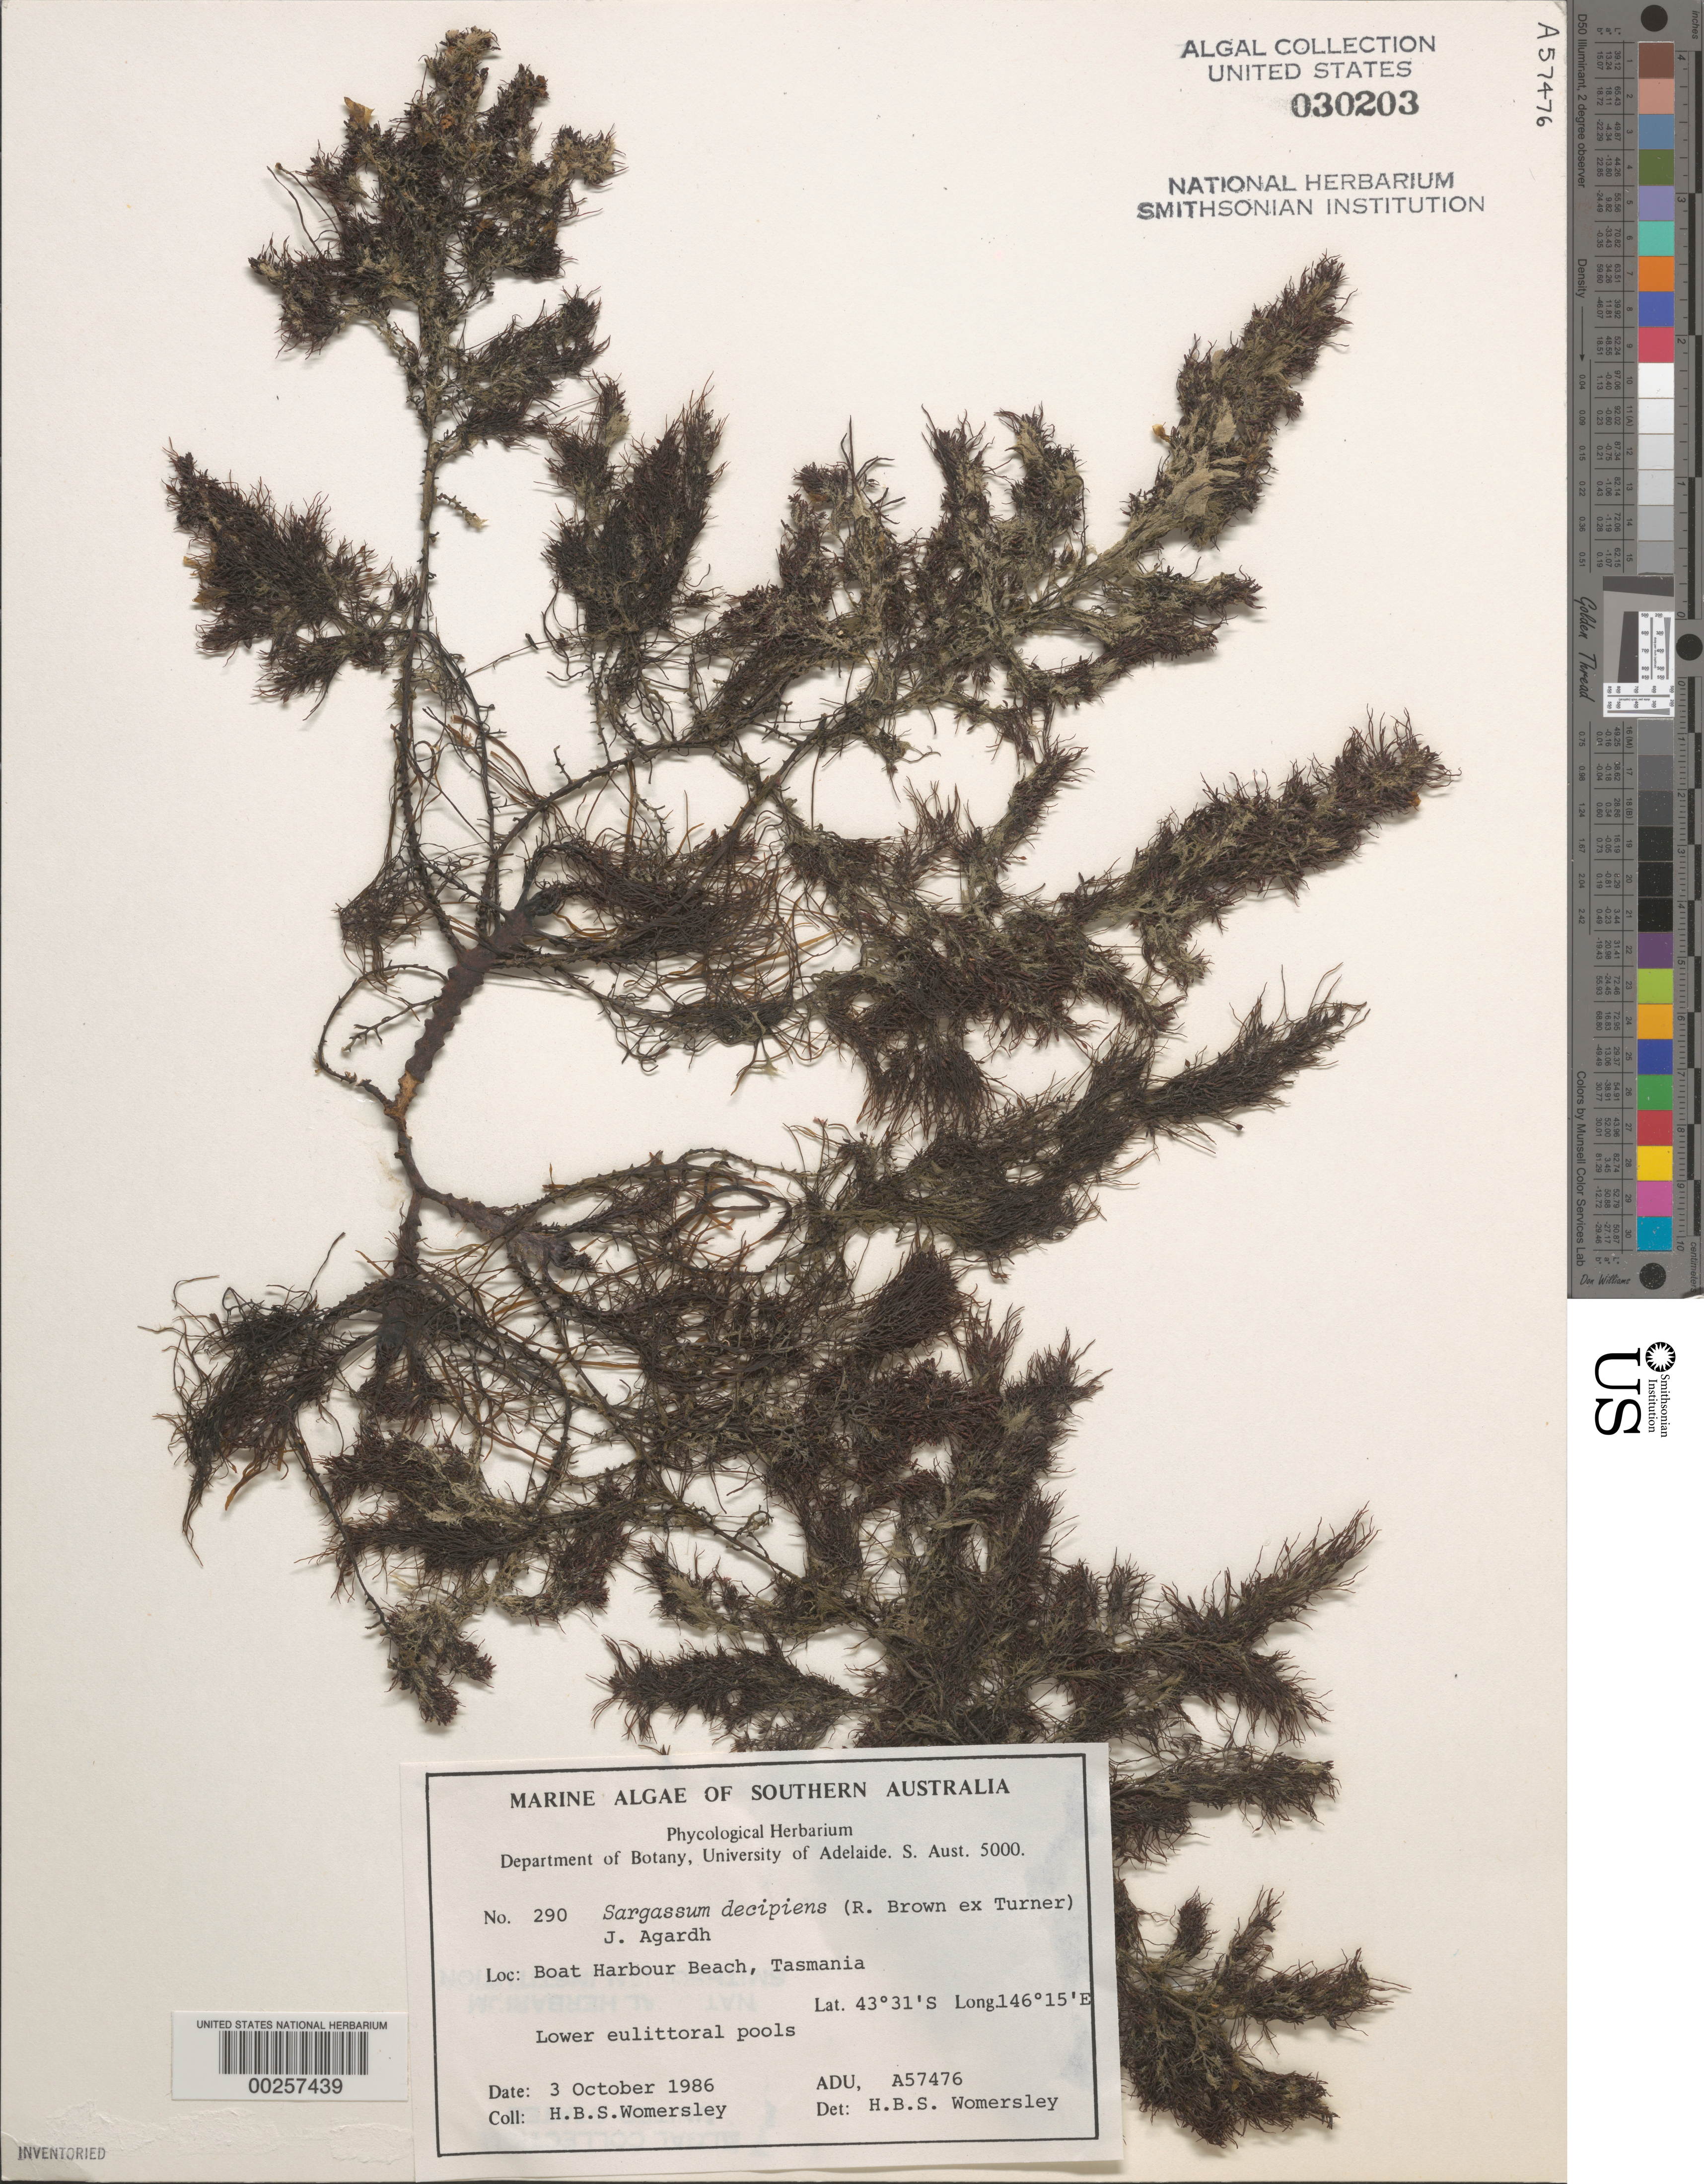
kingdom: Chromista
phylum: Ochrophyta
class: Phaeophyceae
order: Fucales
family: Sargassaceae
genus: Phyllotricha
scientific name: Phyllotricha decipiens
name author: (R.Brown ex Turner) R.R.M.Dixon & Huisman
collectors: H. B. S. Womersley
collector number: ADU A57476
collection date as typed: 03 Oct 1986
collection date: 1986-10-03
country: Australia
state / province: Tasmania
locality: Boat harbor beach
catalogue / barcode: US 30203